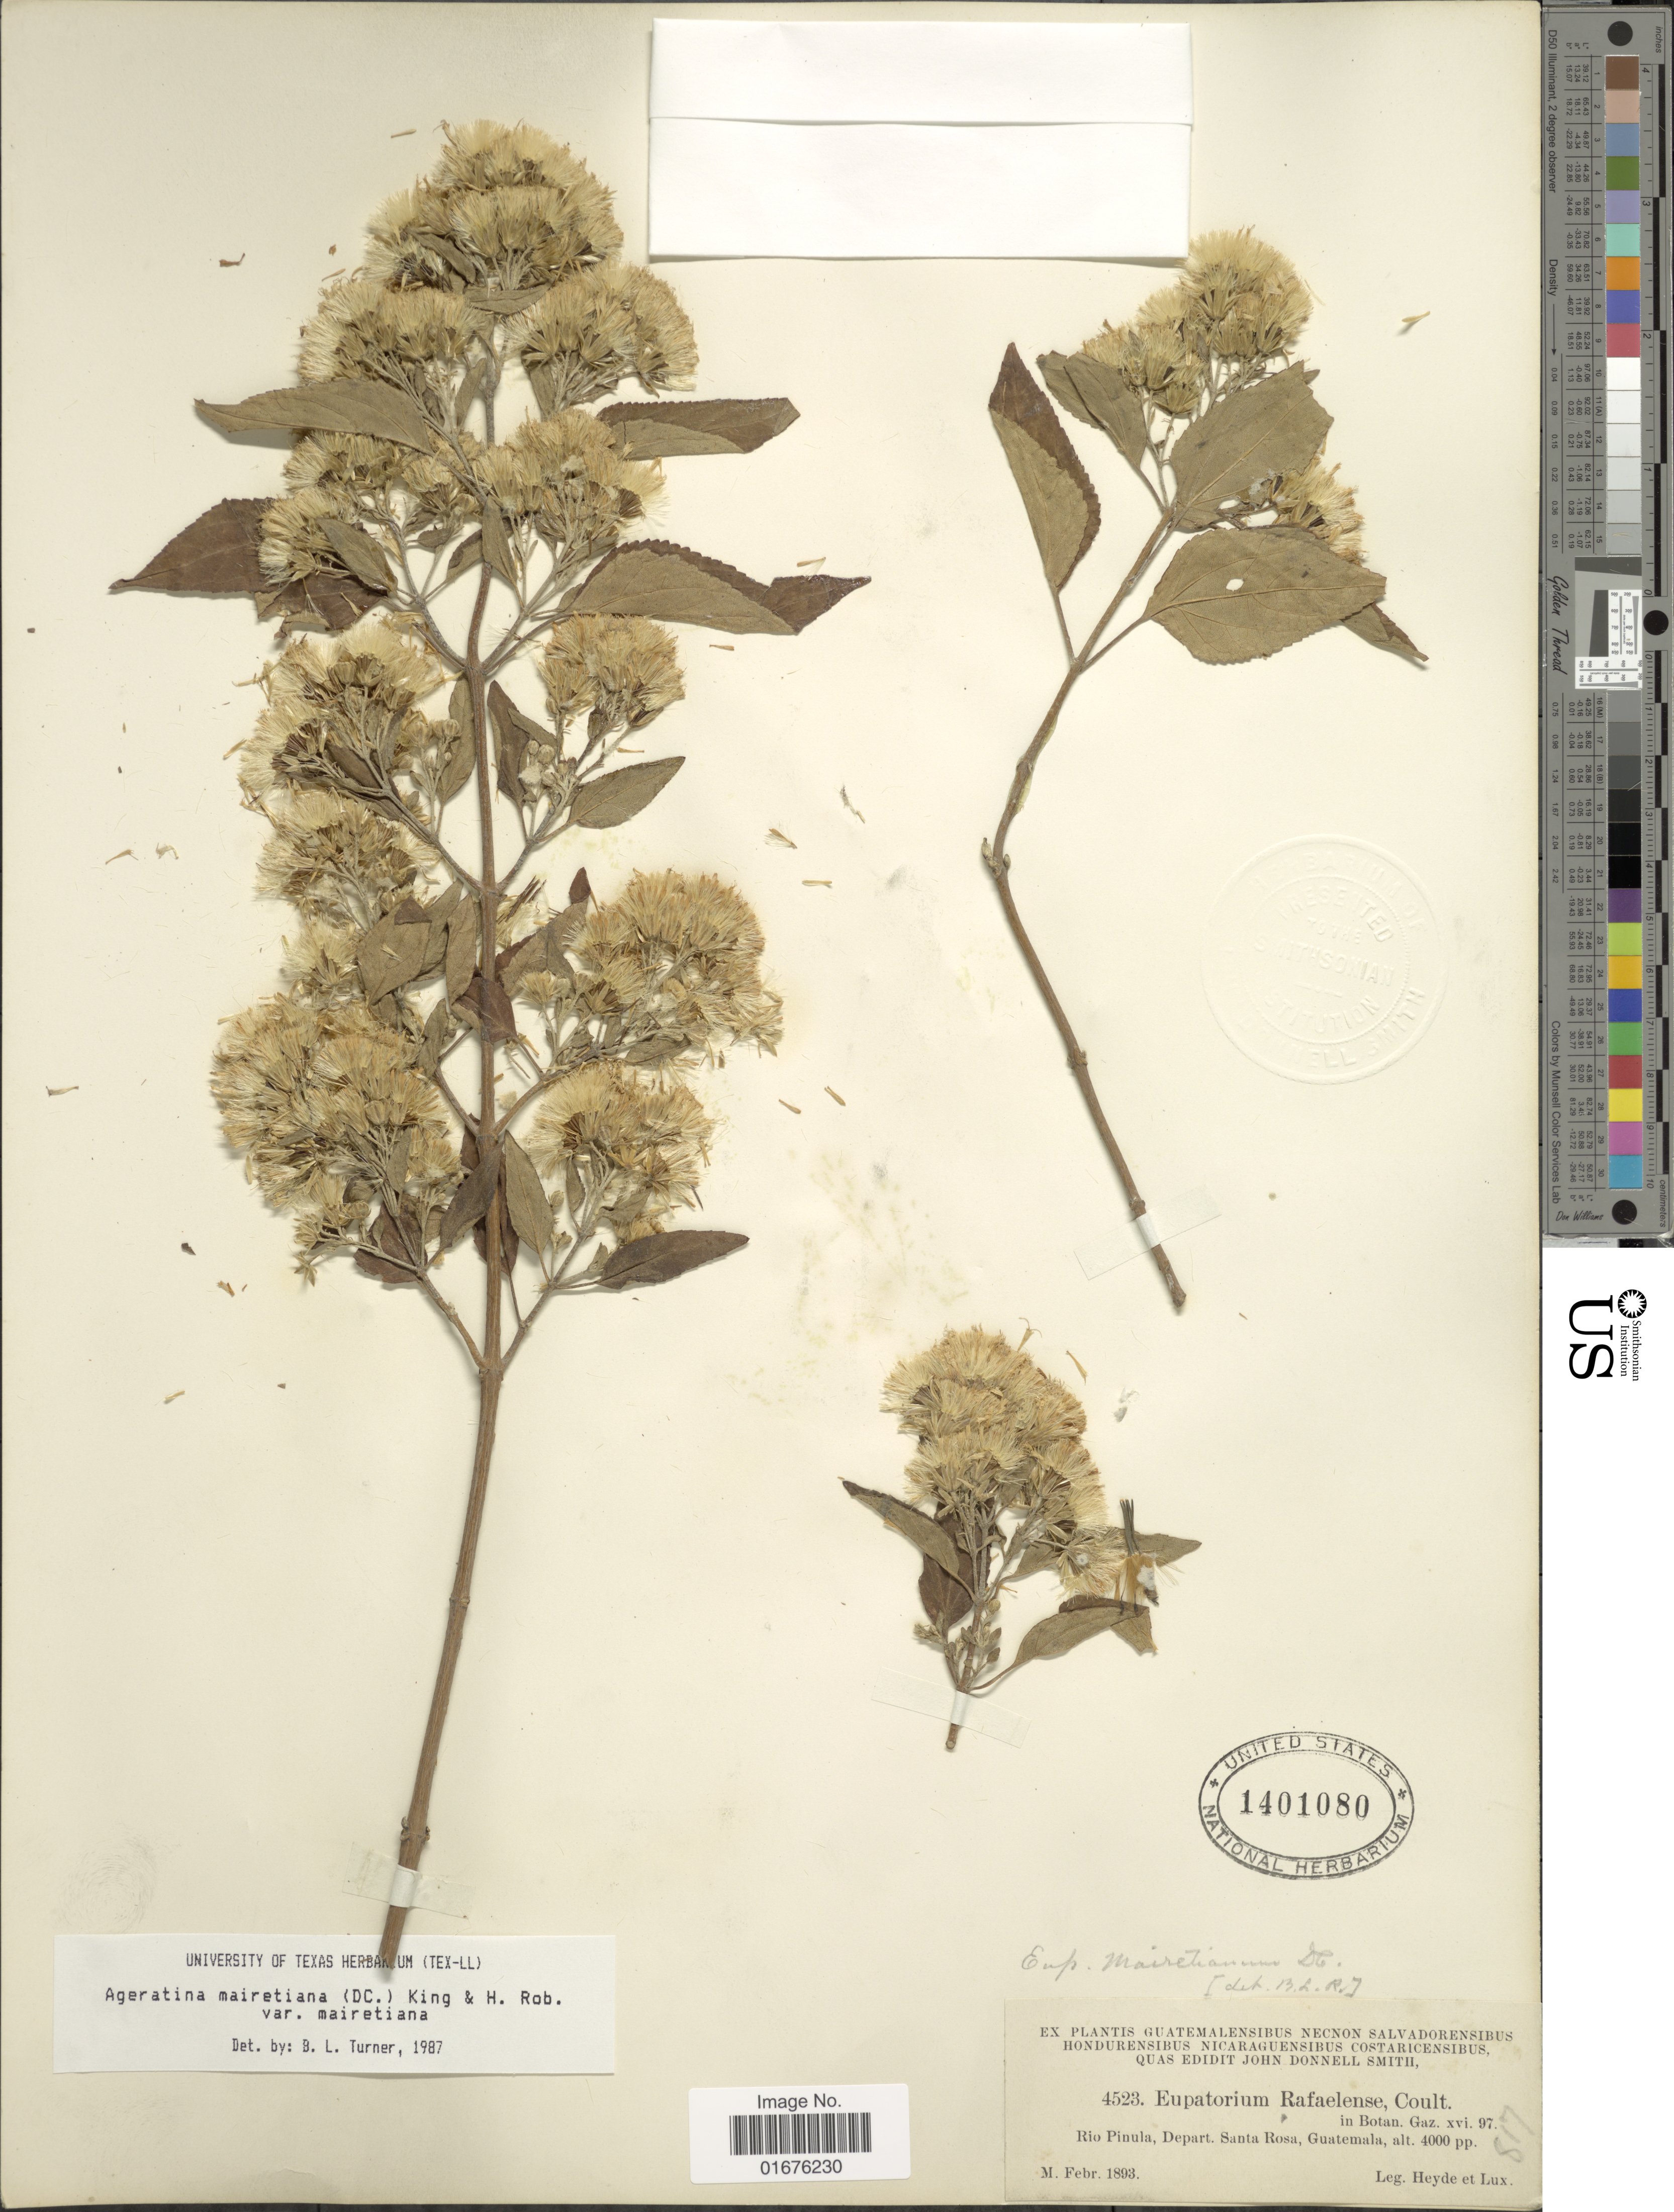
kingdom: Plantae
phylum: Tracheophyta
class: Magnoliopsida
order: Asterales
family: Asteraceae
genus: Ageratina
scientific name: Ageratina mairetiana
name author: (DC.) R.M. King & H. Rob.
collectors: Heyde & Lux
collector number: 4523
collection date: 1893-02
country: Guatemala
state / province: Santa Rosa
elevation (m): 1219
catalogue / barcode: US 1401080